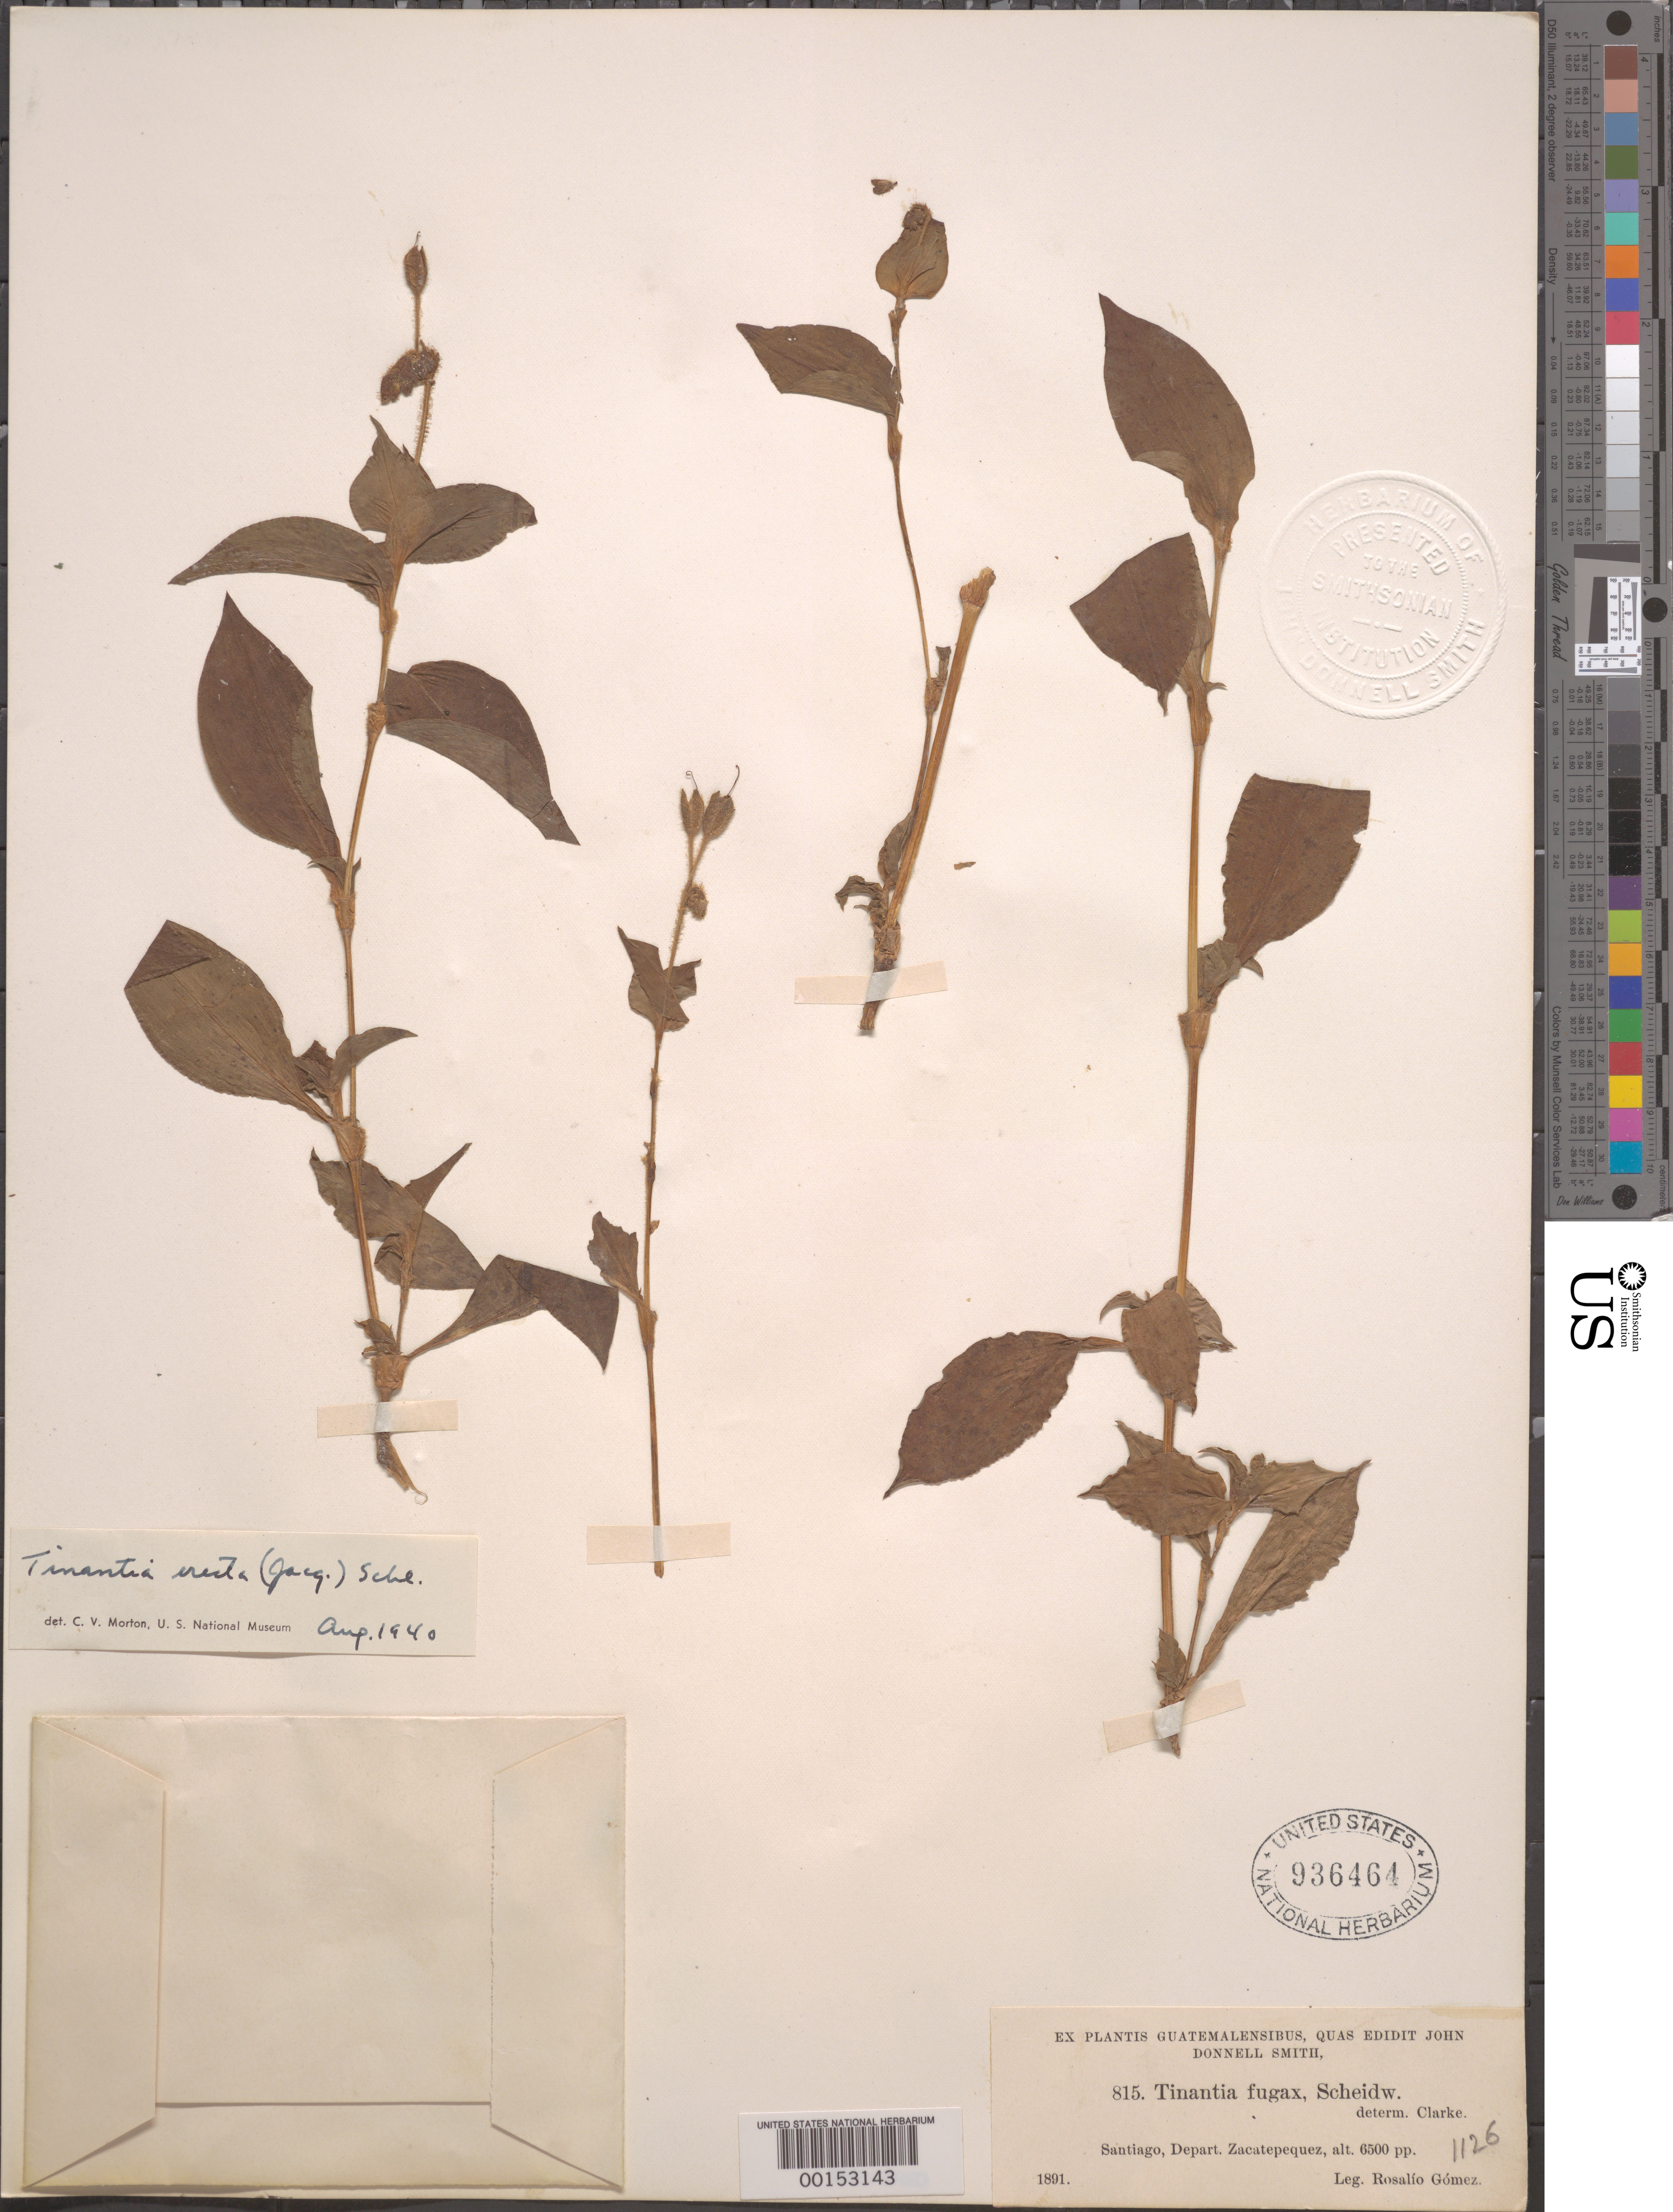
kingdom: Plantae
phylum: Tracheophyta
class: Liliopsida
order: Commelinales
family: Commelinaceae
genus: Tinantia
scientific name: Tinantia erecta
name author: (Jacq.) Fenzl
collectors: R. Gómez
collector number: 815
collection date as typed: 1891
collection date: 1891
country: Guatemala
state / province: Zacapa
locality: Santiago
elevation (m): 1983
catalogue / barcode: US 936464